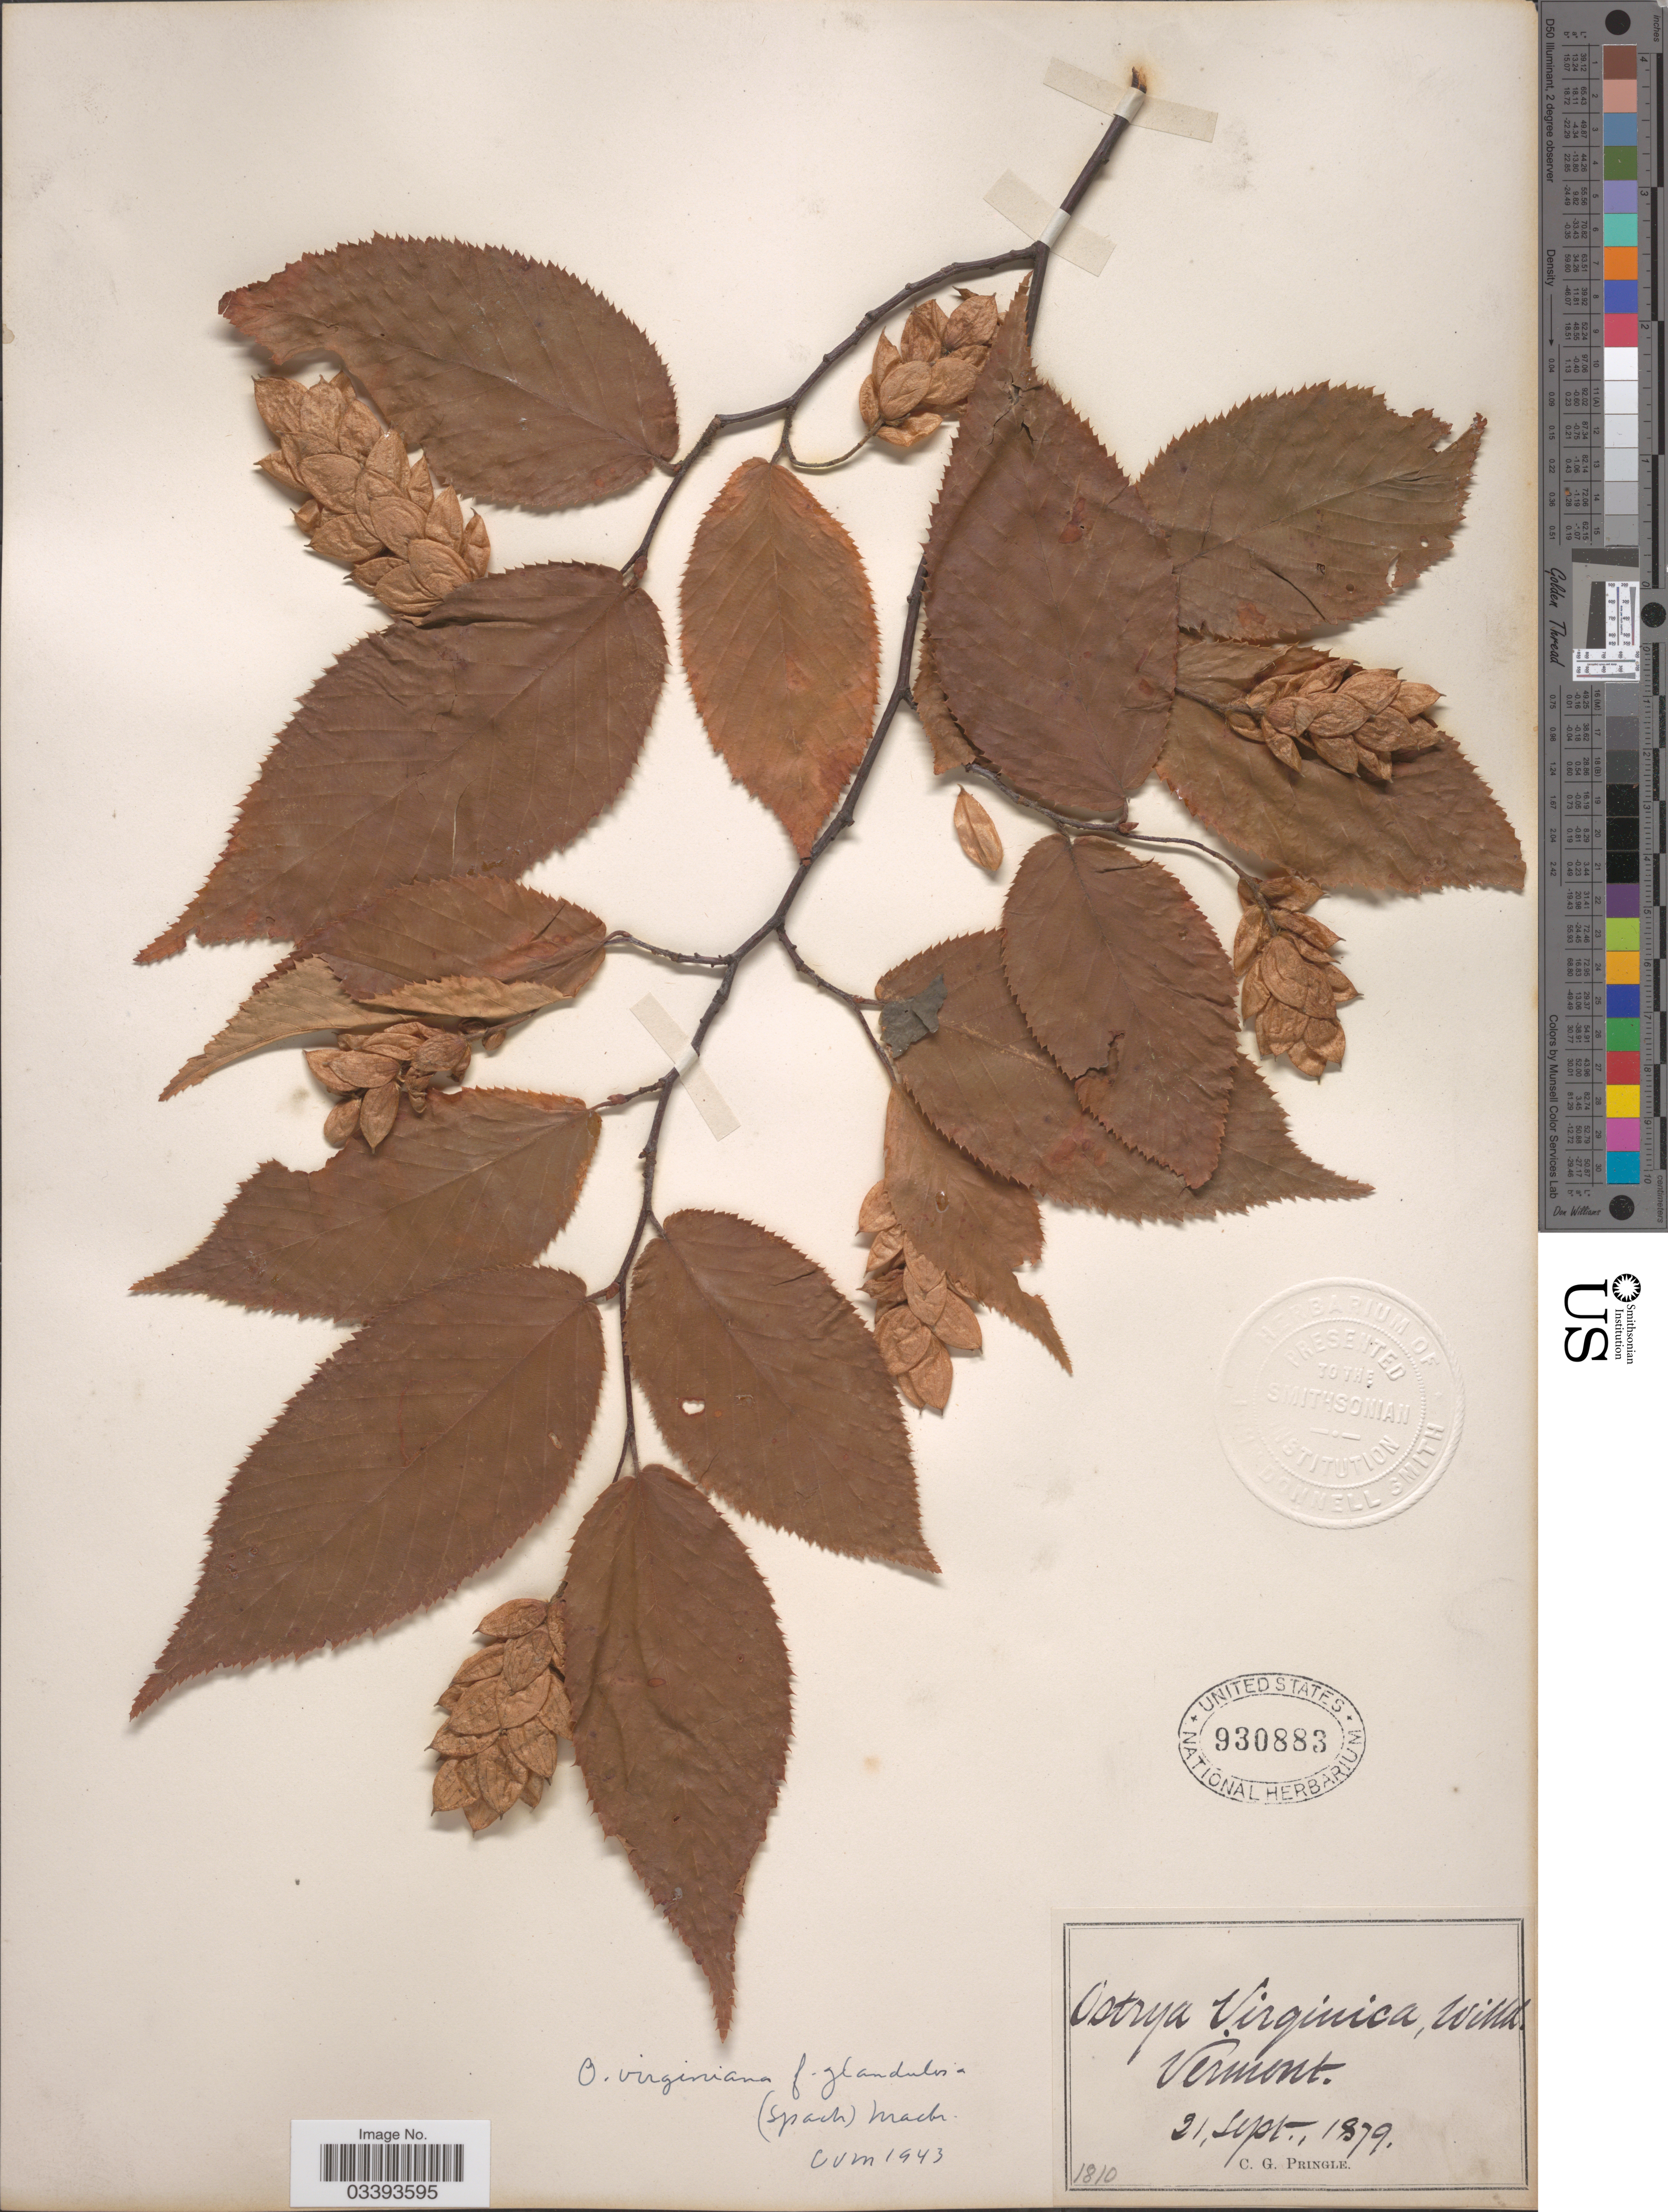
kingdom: Plantae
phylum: Tracheophyta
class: Magnoliopsida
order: Fagales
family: Betulaceae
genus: Ostrya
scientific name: Ostrya virginiana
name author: (Mill.) K. Koch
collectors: C. G. Pringle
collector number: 1810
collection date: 1879-09-21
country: United States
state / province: Vermont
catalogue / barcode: US 930883